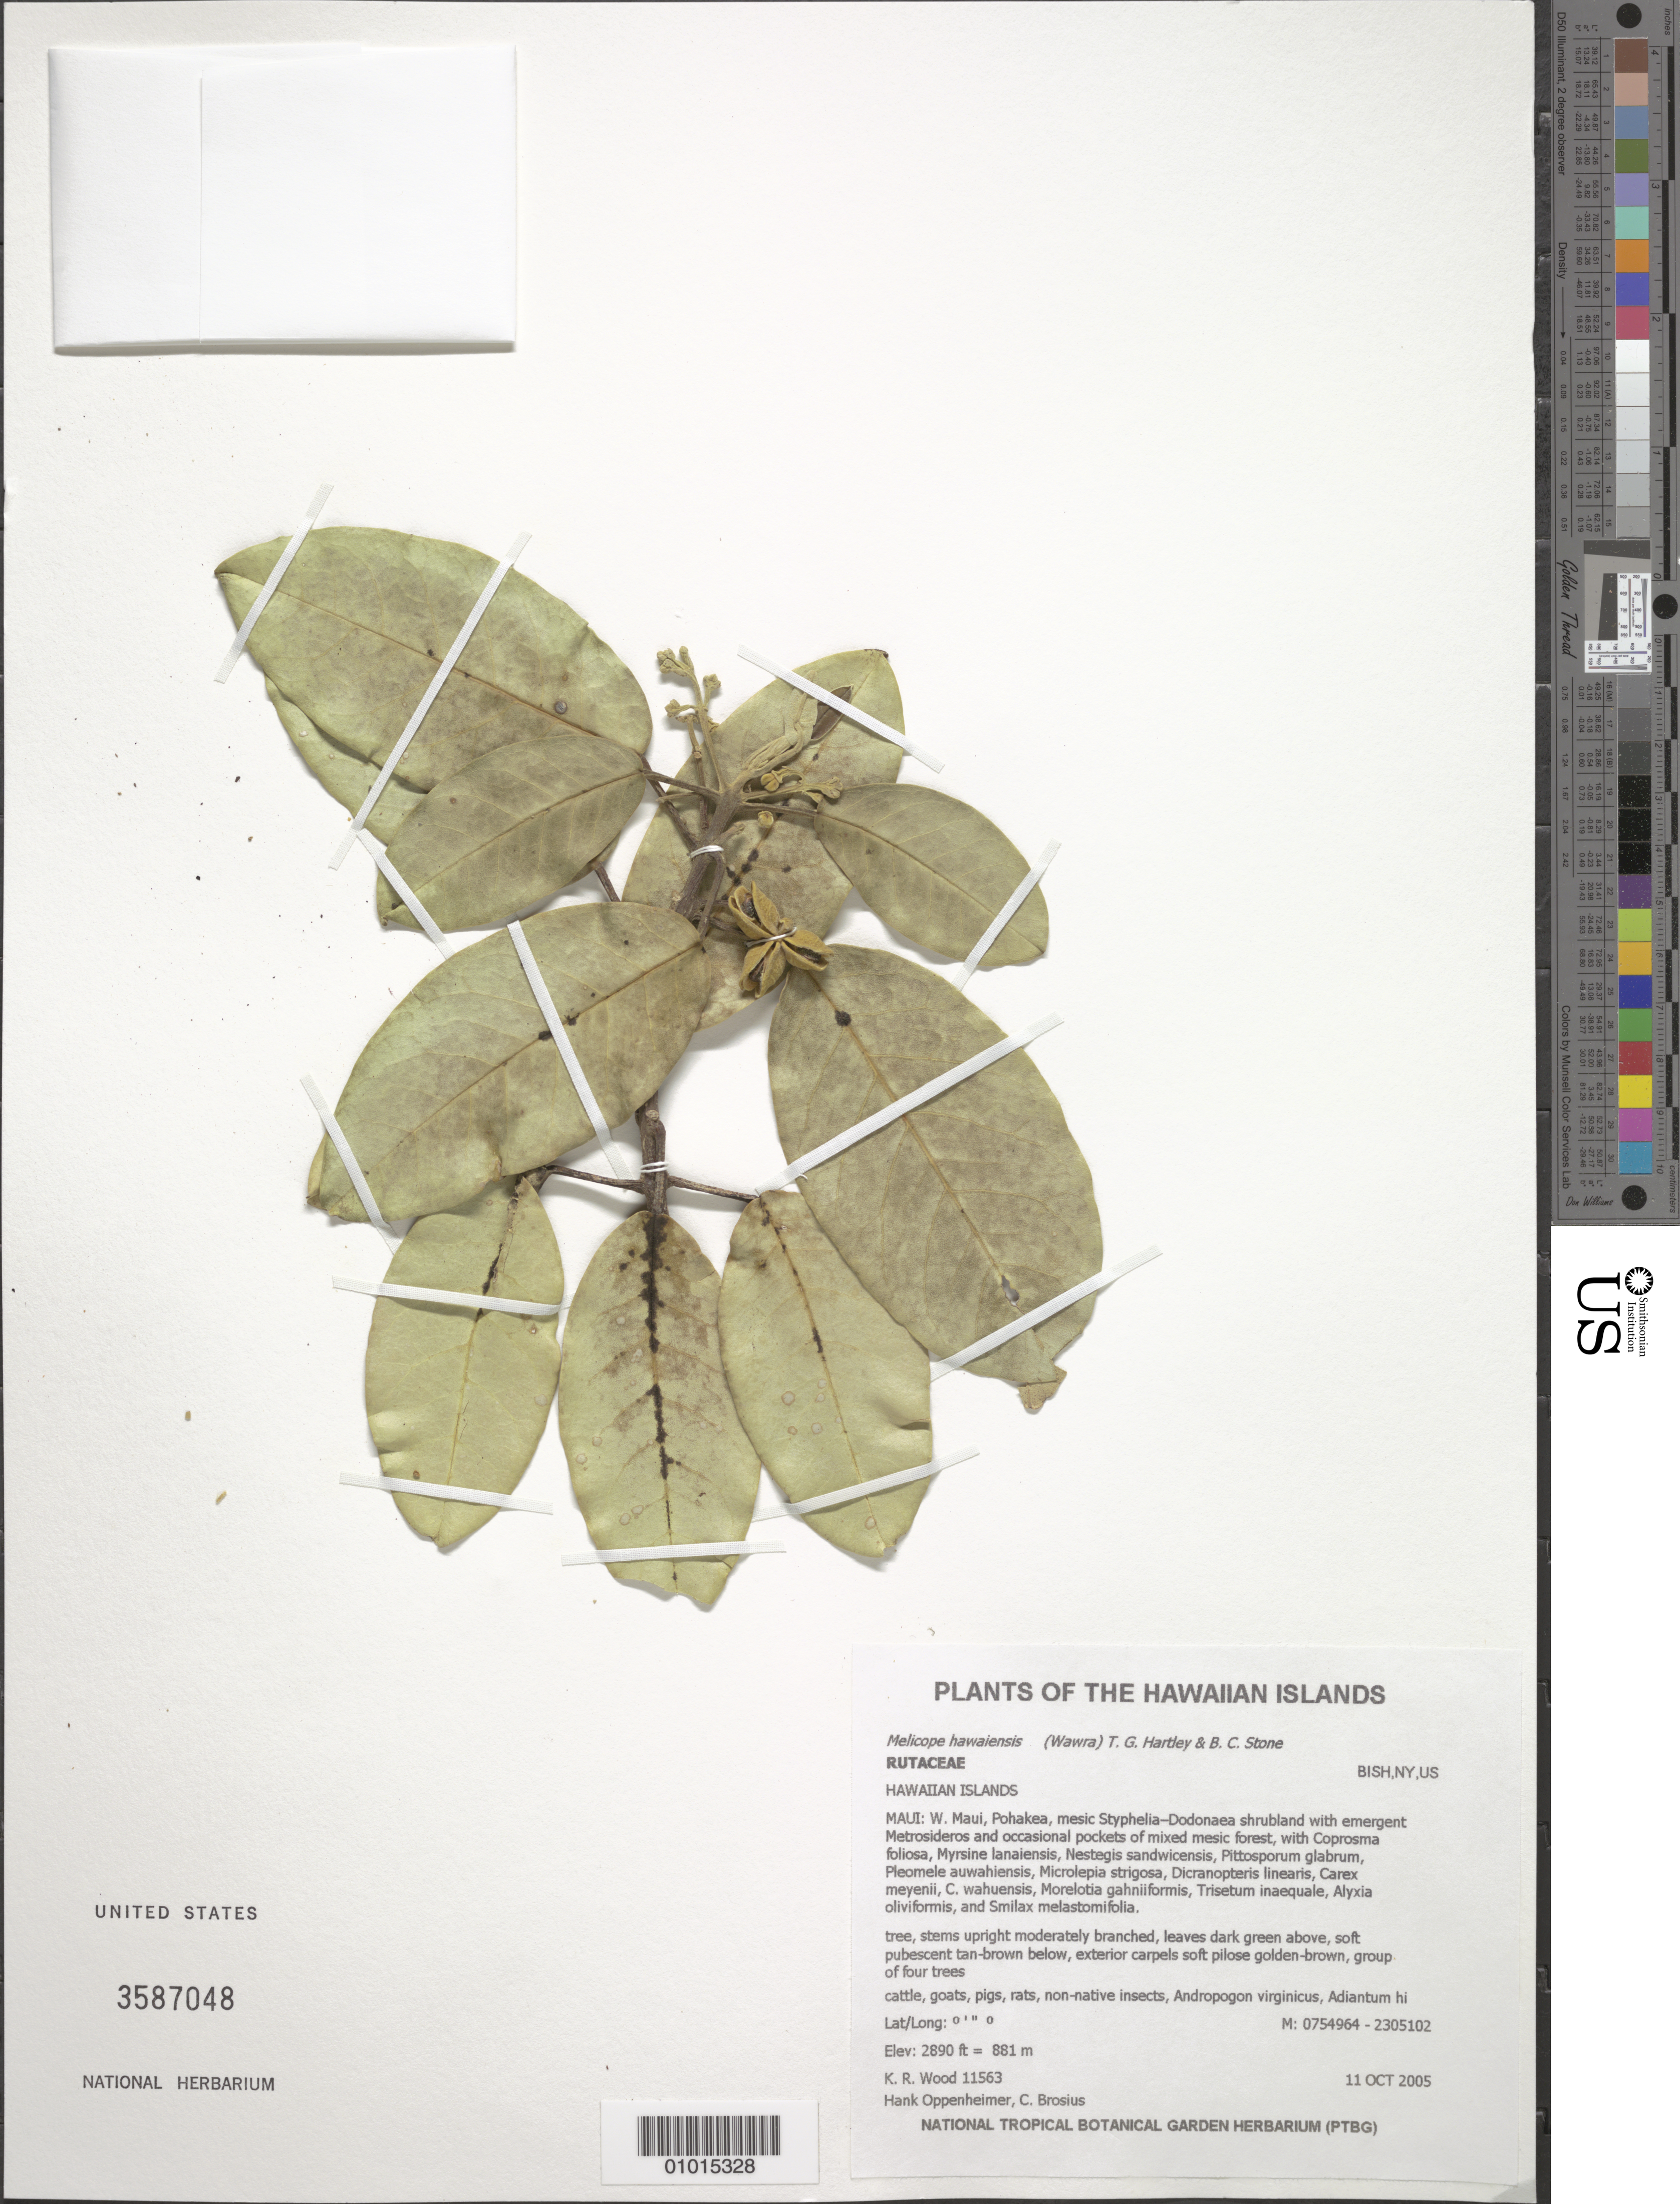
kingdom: Plantae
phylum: Tracheophyta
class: Magnoliopsida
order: Sapindales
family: Rutaceae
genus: Melicope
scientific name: Melicope hawaiensis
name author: (Wawra) T.G. Hartley & B.C. Stone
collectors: K. R. Wood, H. Oppenheimer & C. Brosius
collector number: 11563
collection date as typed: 11 Oct 2005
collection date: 2005-10-11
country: United States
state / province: Hawaii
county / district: Maui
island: Maui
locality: W. Maui, Pohakea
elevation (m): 881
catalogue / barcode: US 3587048